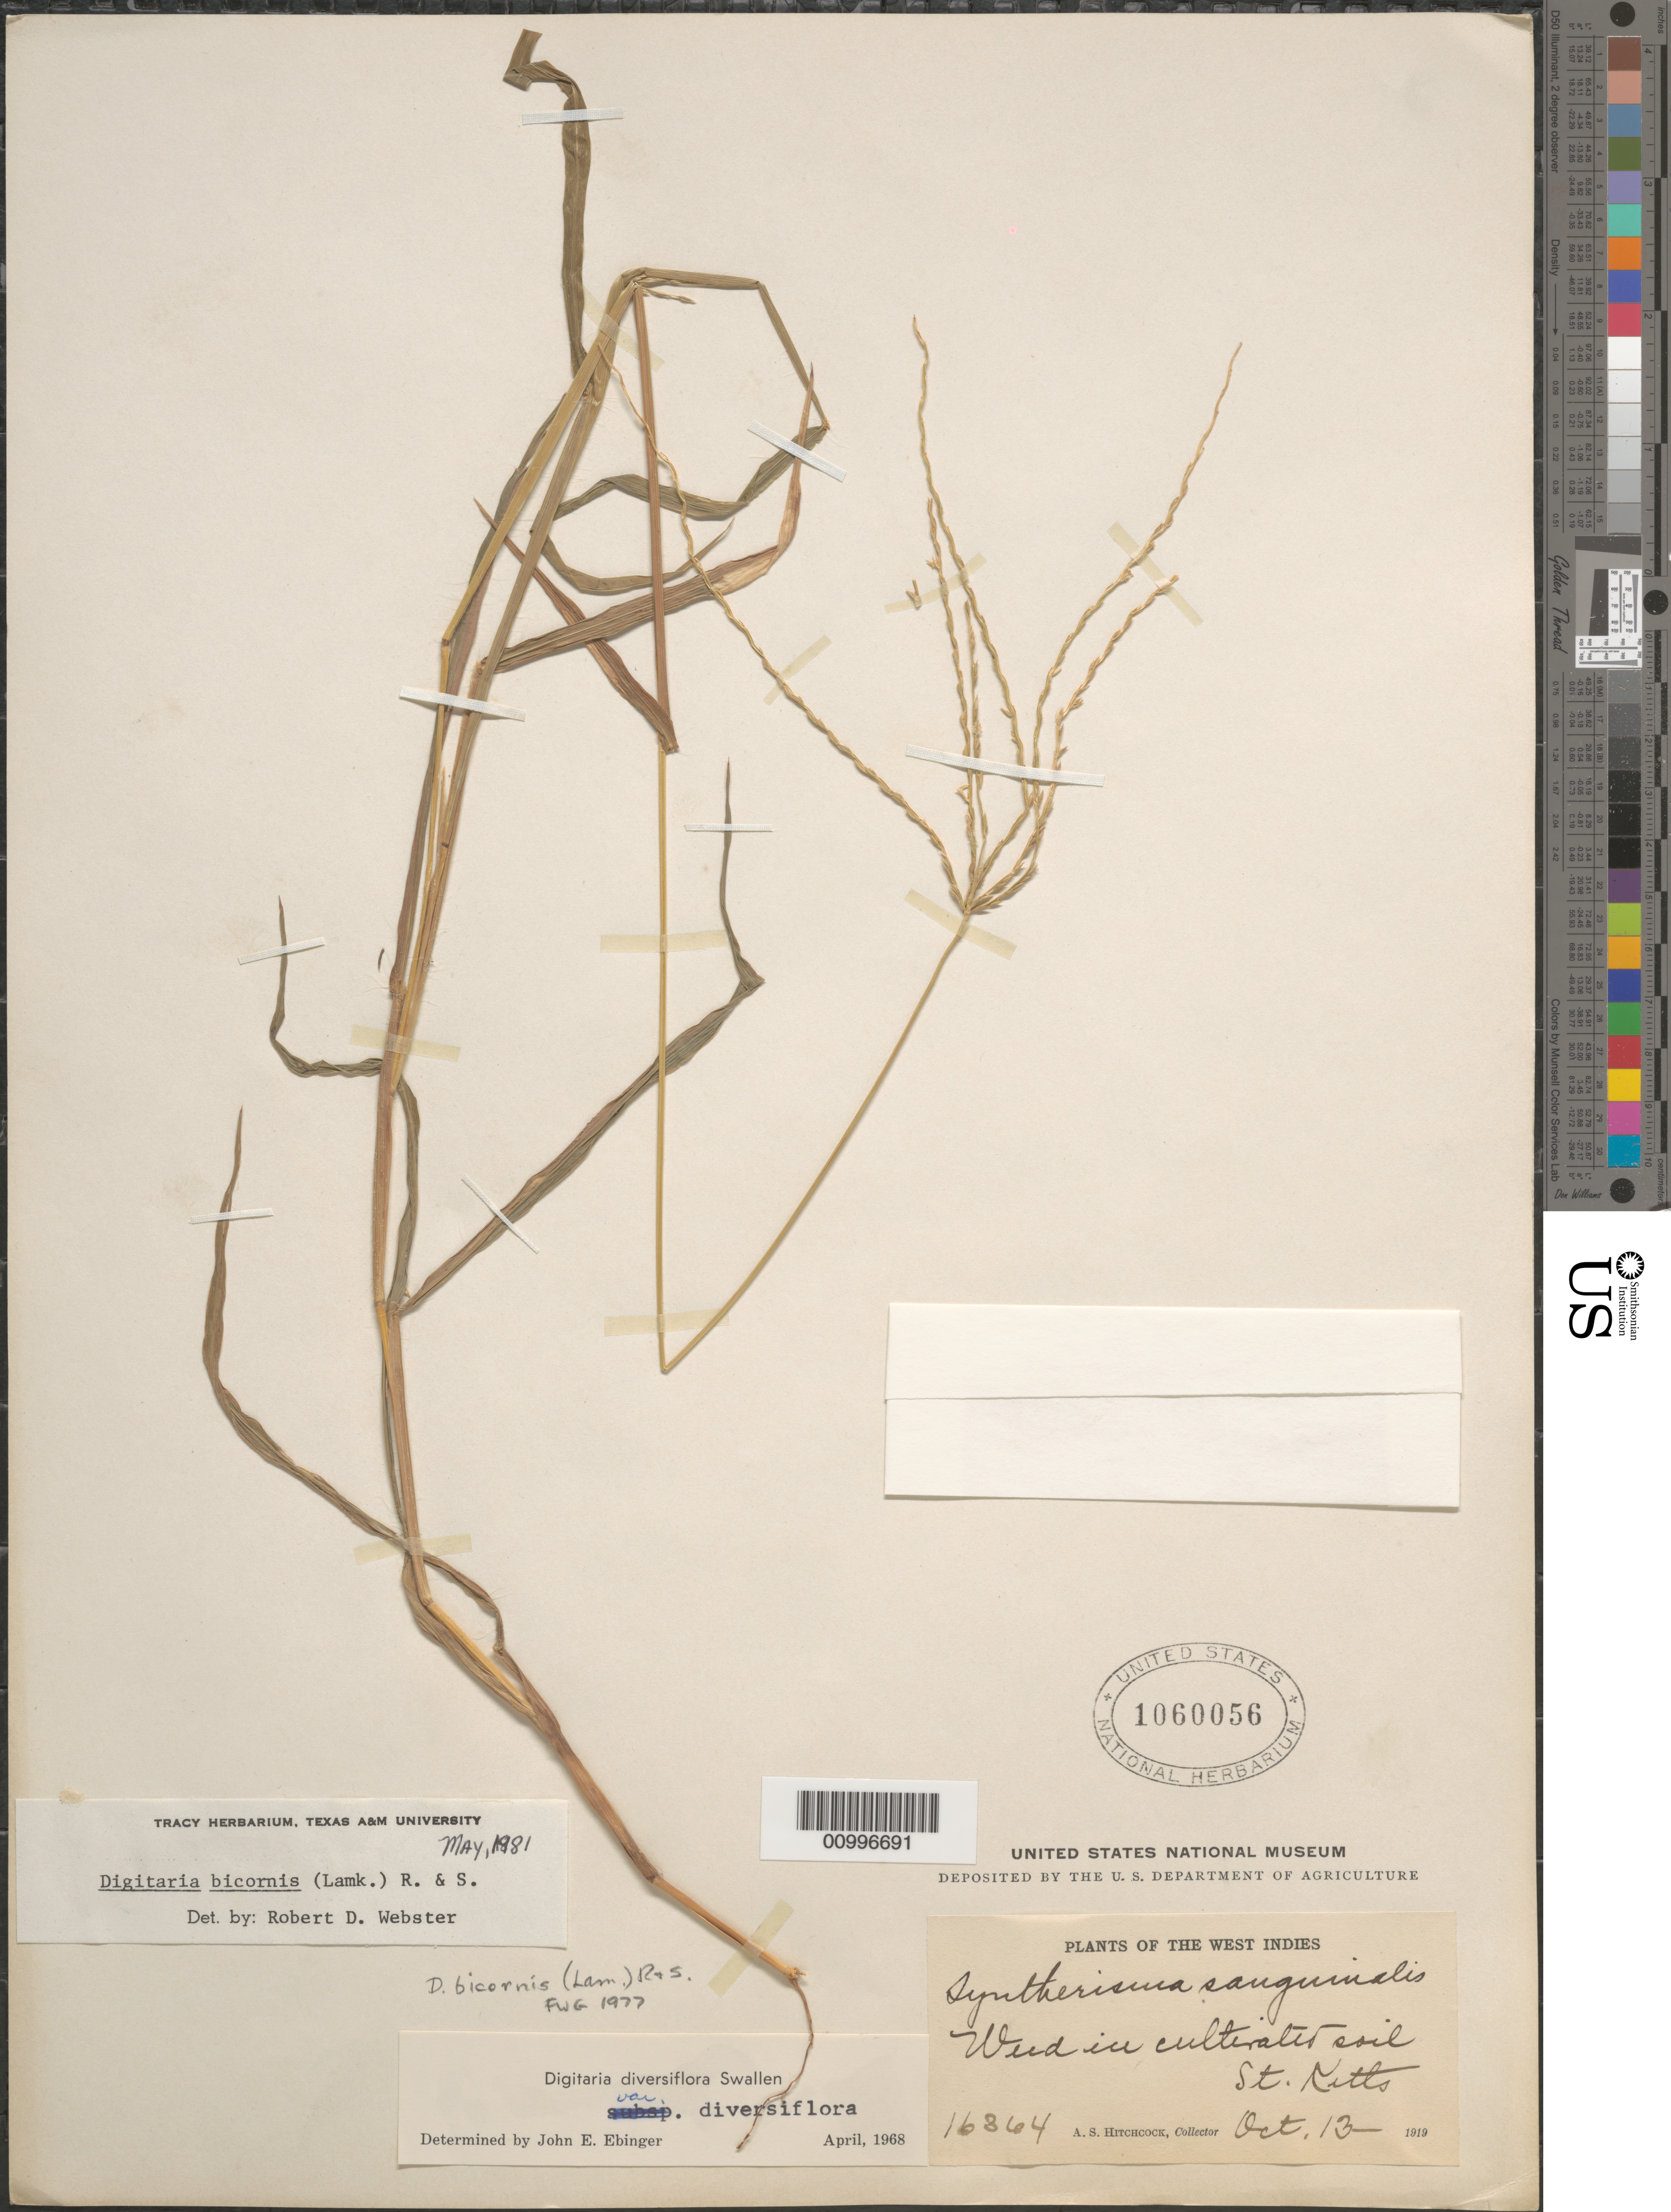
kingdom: Plantae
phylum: Tracheophyta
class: Liliopsida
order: Poales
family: Poaceae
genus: Digitaria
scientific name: Digitaria bicornis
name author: (Lam.) Roem. & Schult.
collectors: A. S. Hitchcock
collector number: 16864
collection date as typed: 13 Oct 1919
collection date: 1919-10-13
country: St. Christopher-Nevis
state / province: St. George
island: St. Christopher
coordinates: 0 N, 0 E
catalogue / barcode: US 1060056